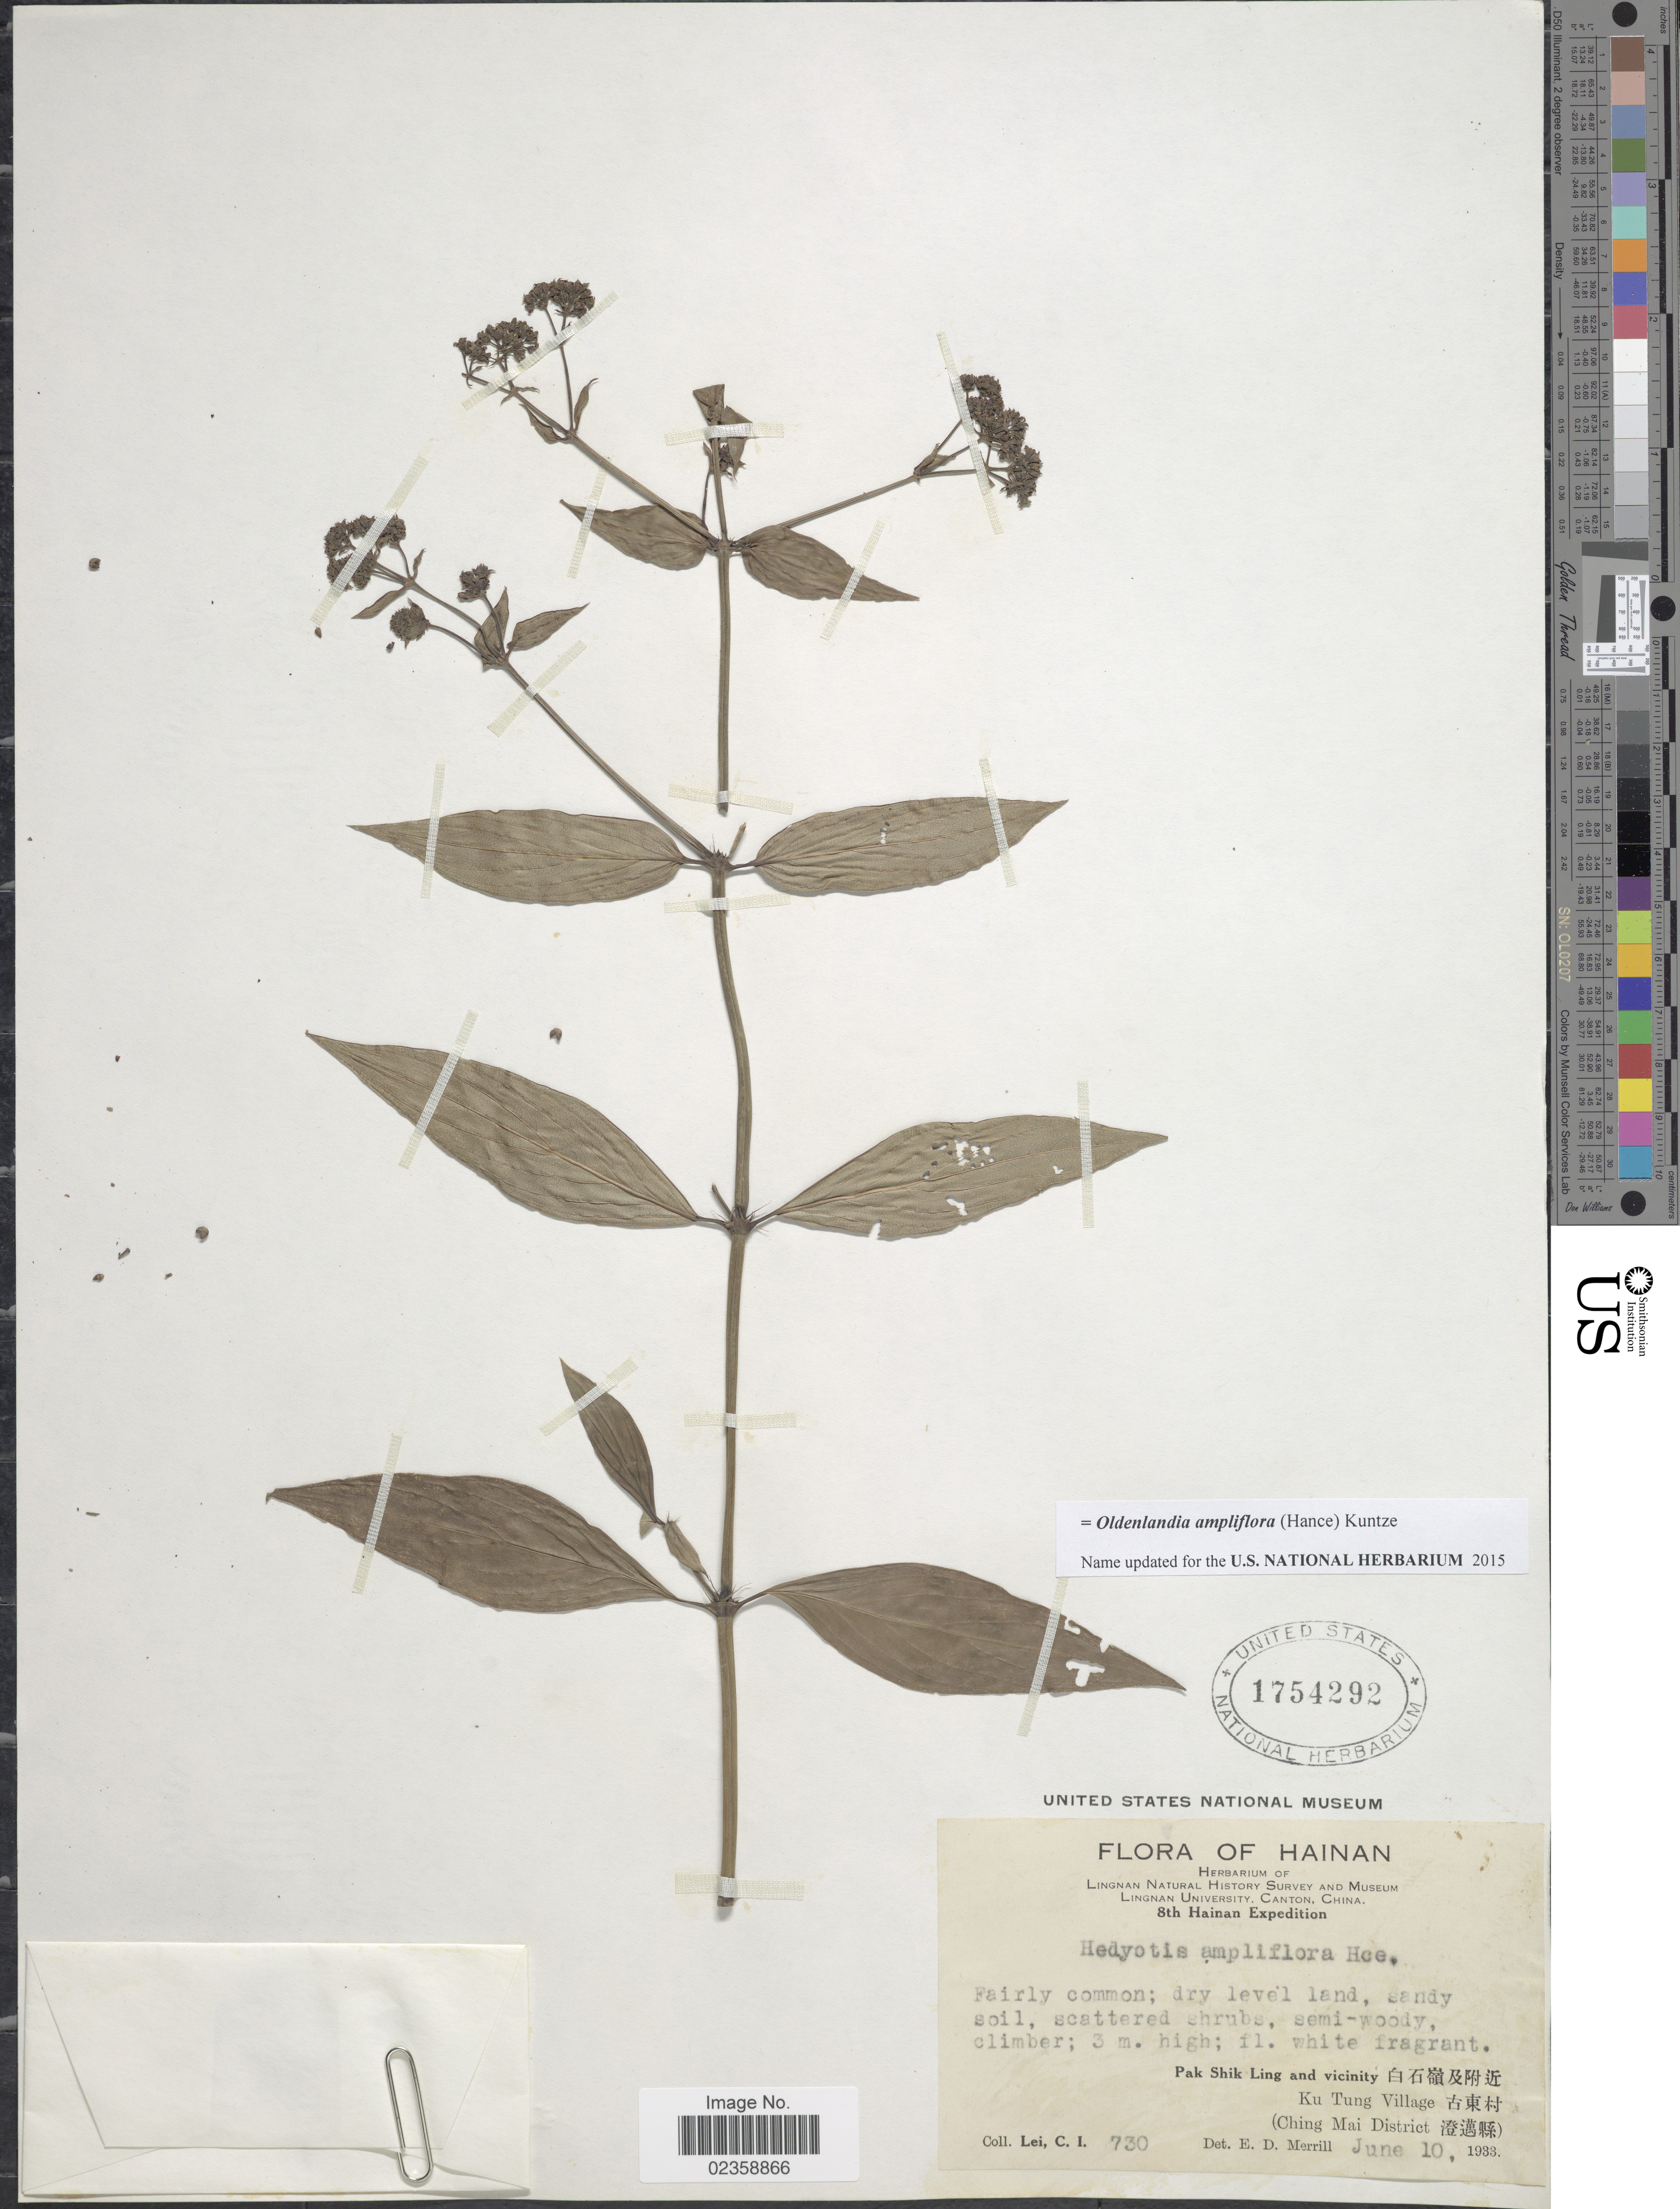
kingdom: Plantae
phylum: Tracheophyta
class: Magnoliopsida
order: Gentianales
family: Rubiaceae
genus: Oldenlandia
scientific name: Oldenlandia ampliflora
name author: (Hance) Kuntze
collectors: C. I. Lei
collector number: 730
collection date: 1933-06-10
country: China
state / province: Hainan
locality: Pak Shik Ling and vicinity. Ku Tung Village. (Ching Mai District)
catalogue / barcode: US 1754292